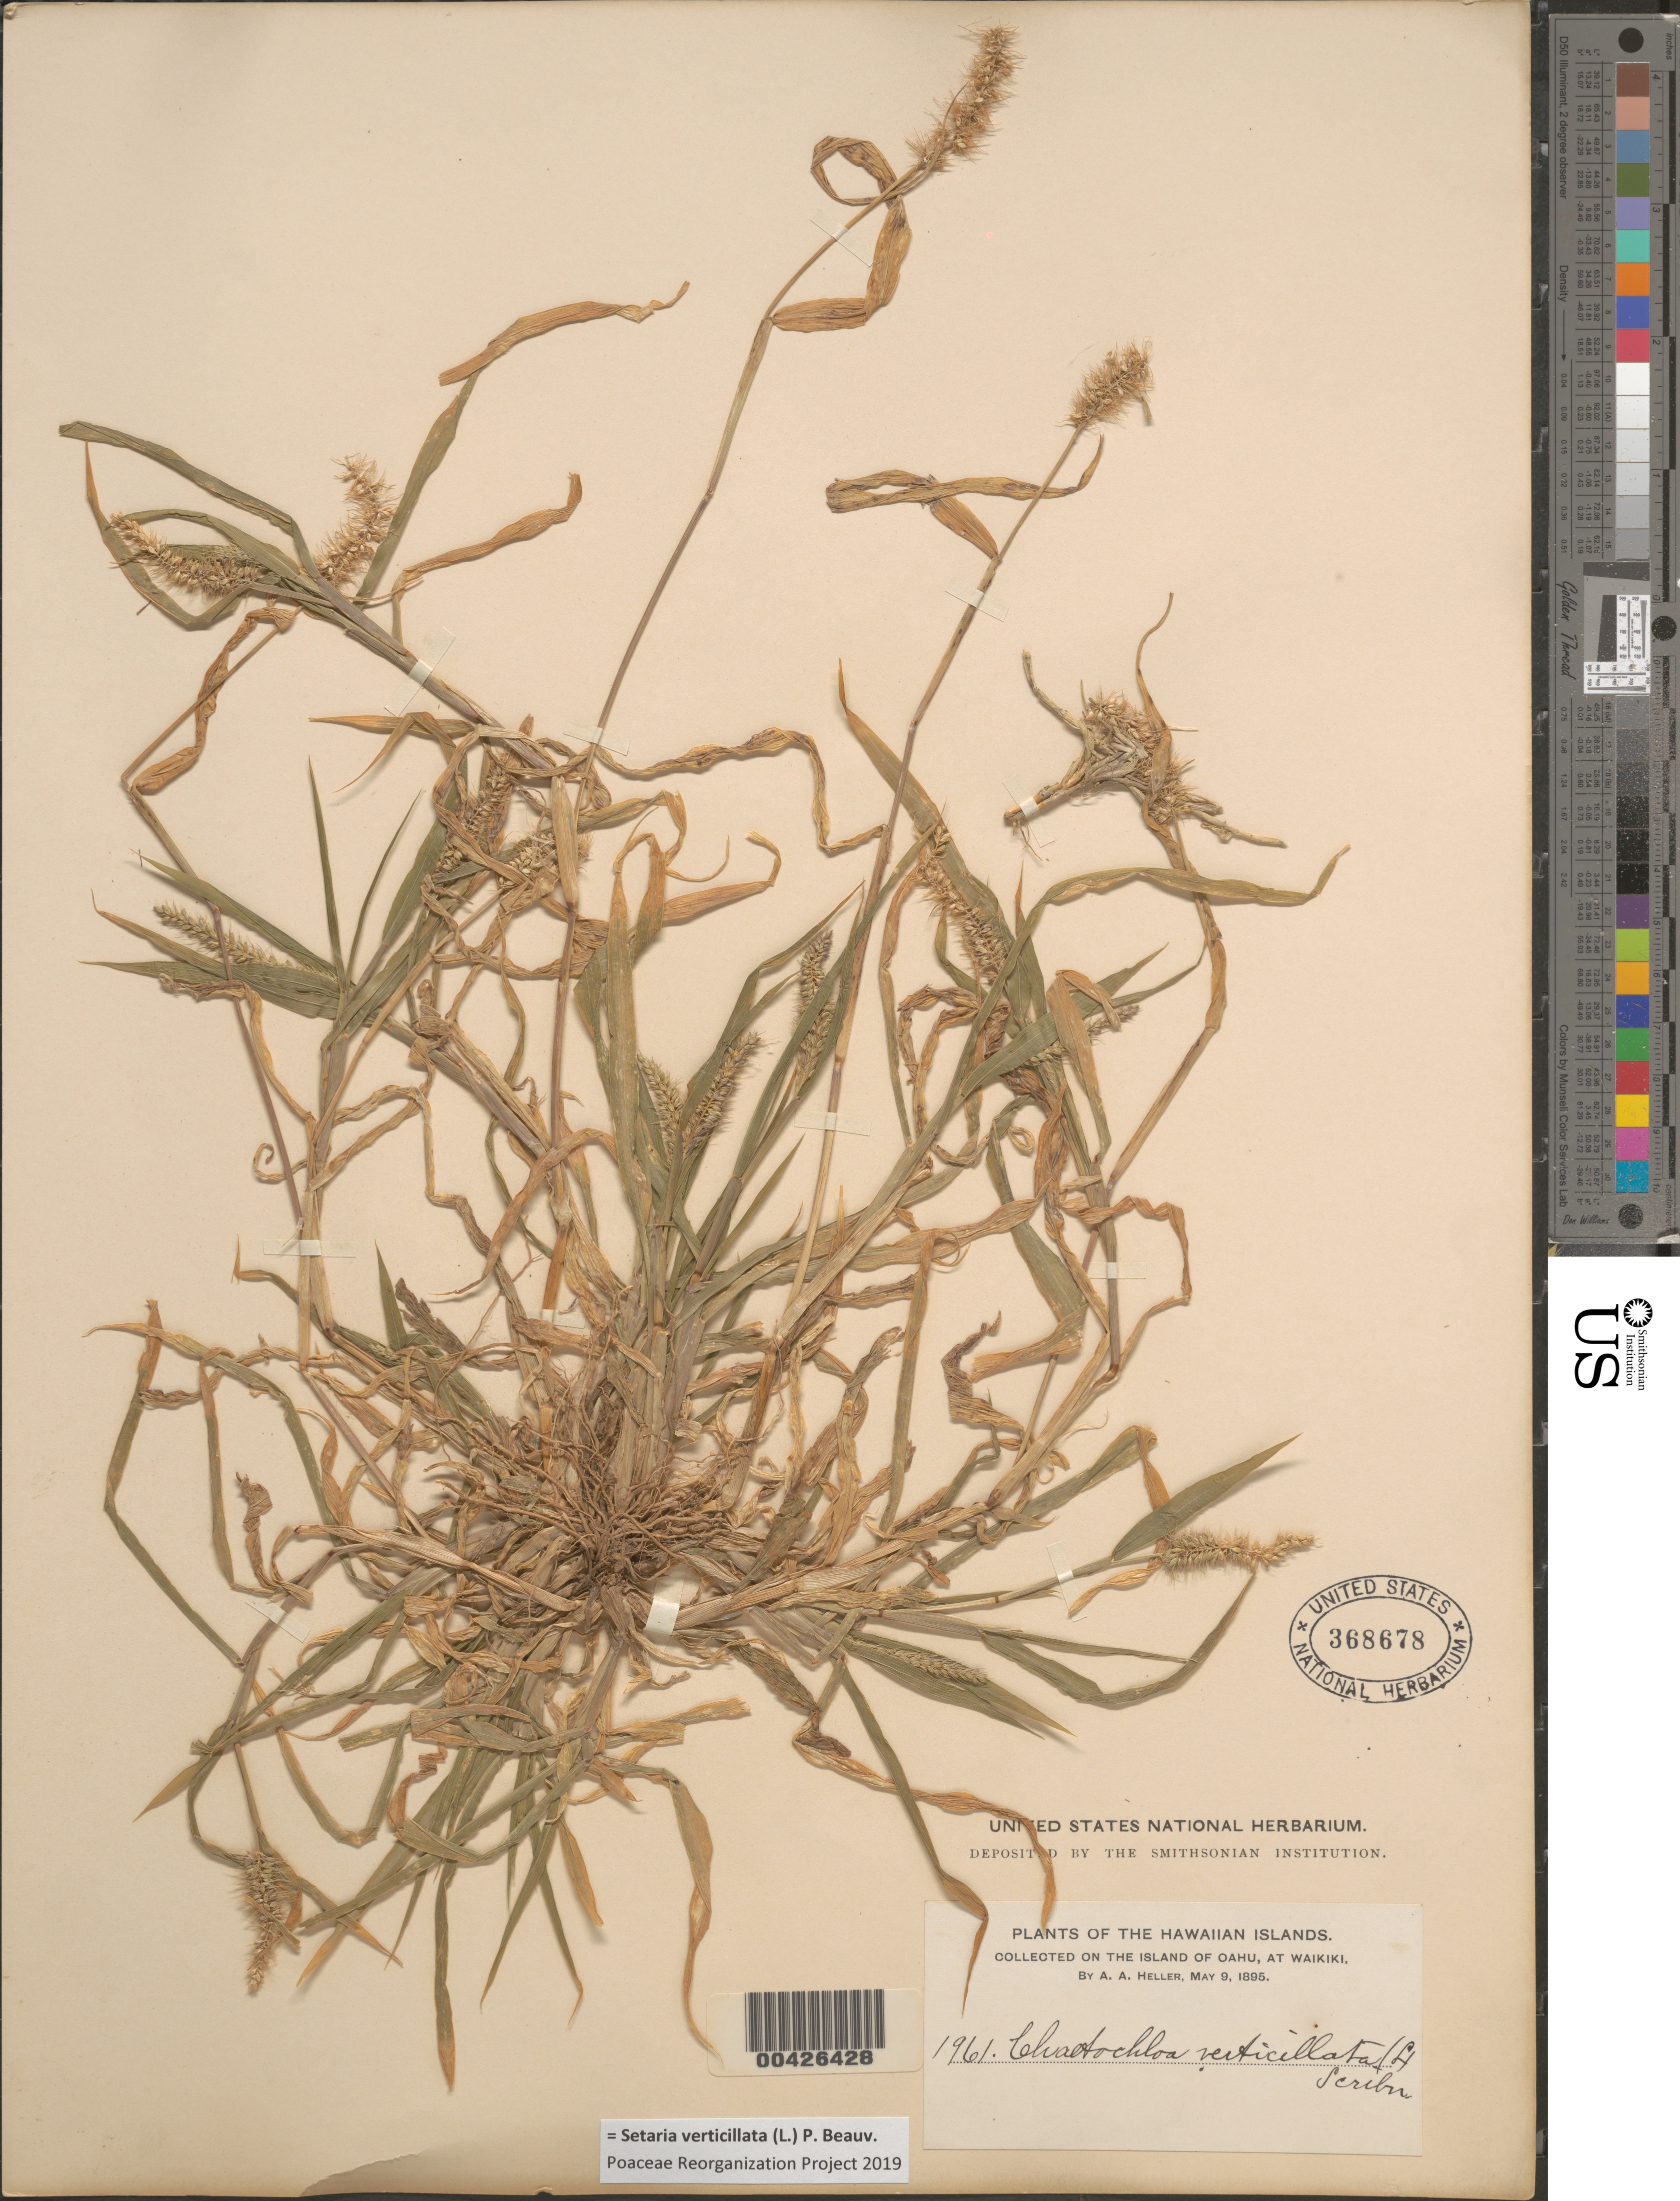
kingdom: Plantae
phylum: Tracheophyta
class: Liliopsida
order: Poales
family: Poaceae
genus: Setaria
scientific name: Setaria adhaerens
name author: (Forssk.) Chiov.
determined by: Wagner, W. L., (BOT), Smithsonian Institution - National Museum of Natural History (UNITED STATES)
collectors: A. A. Heller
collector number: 1961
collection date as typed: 9 May 1895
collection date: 1895-05-09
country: United States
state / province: Hawaii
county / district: Honolulu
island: Oahu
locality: On the island of Oahu, at Waikiki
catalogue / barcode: US 368678